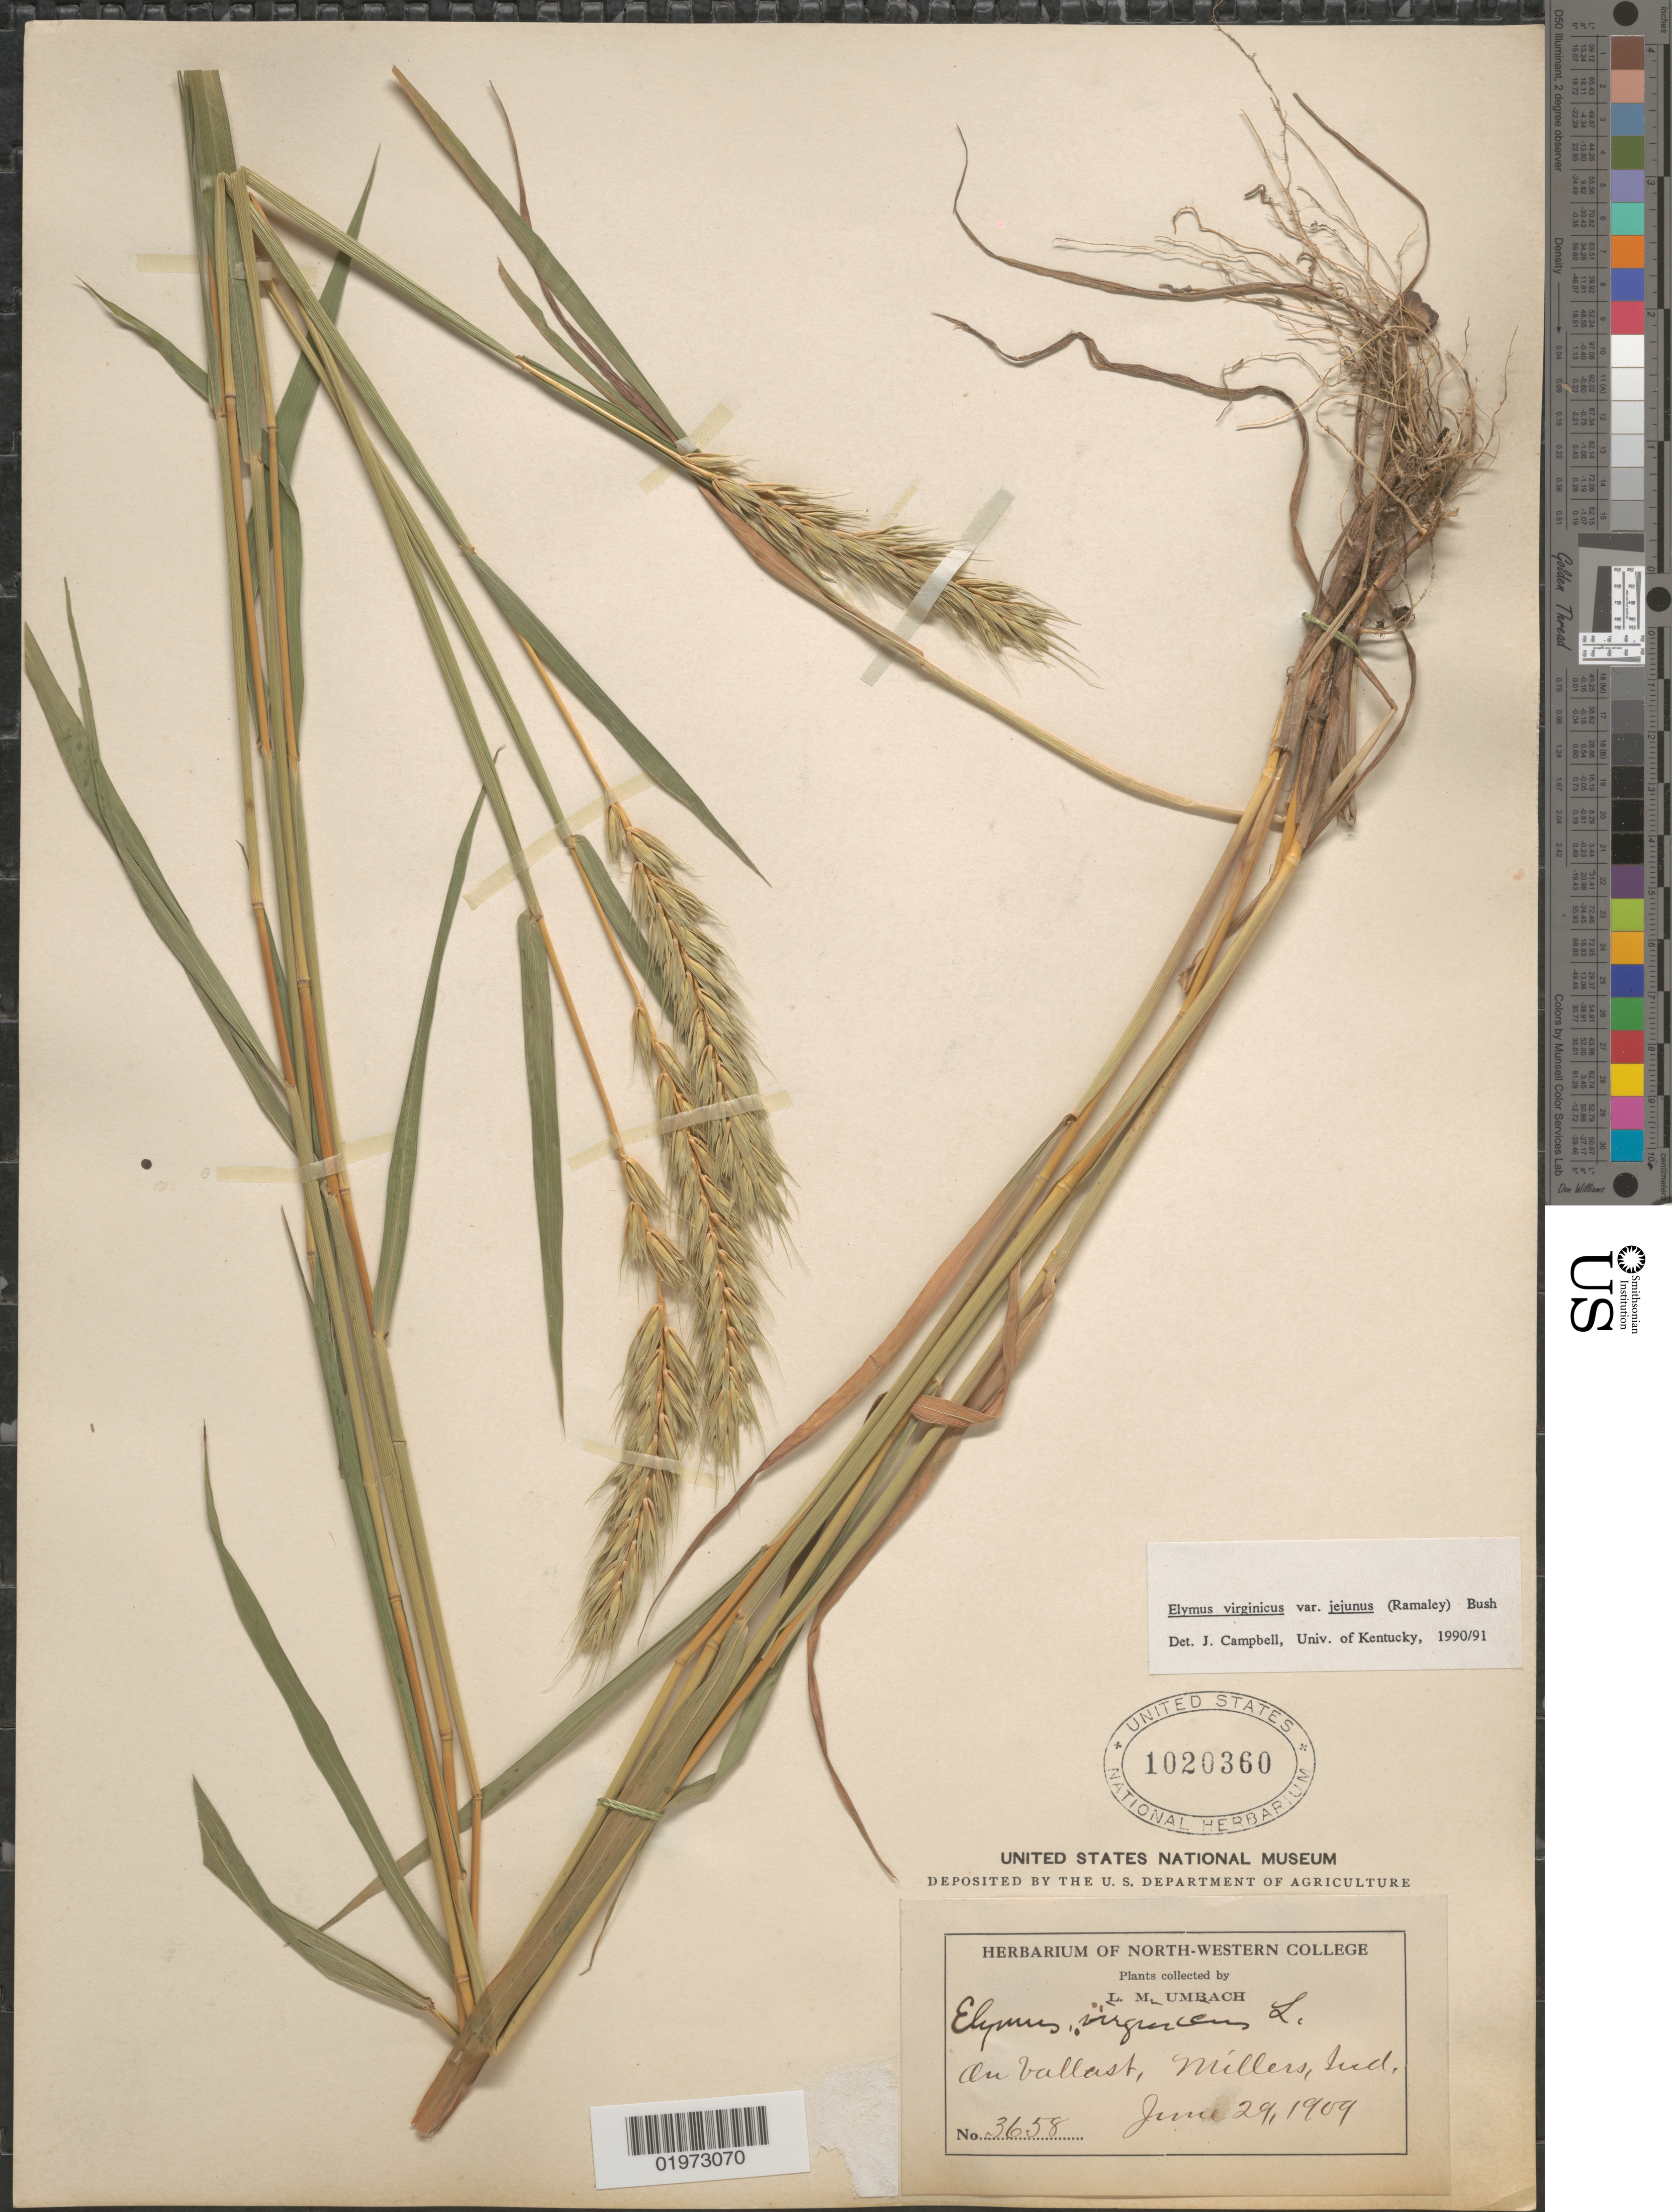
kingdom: Plantae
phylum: Tracheophyta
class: Liliopsida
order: Poales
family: Poaceae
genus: Elymus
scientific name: Elymus virginicus var. virginicus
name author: L.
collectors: L. M. Umbach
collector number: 3658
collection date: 1909-06-29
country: United States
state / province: Indiana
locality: On ballast, Millers.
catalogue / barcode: US 1020360